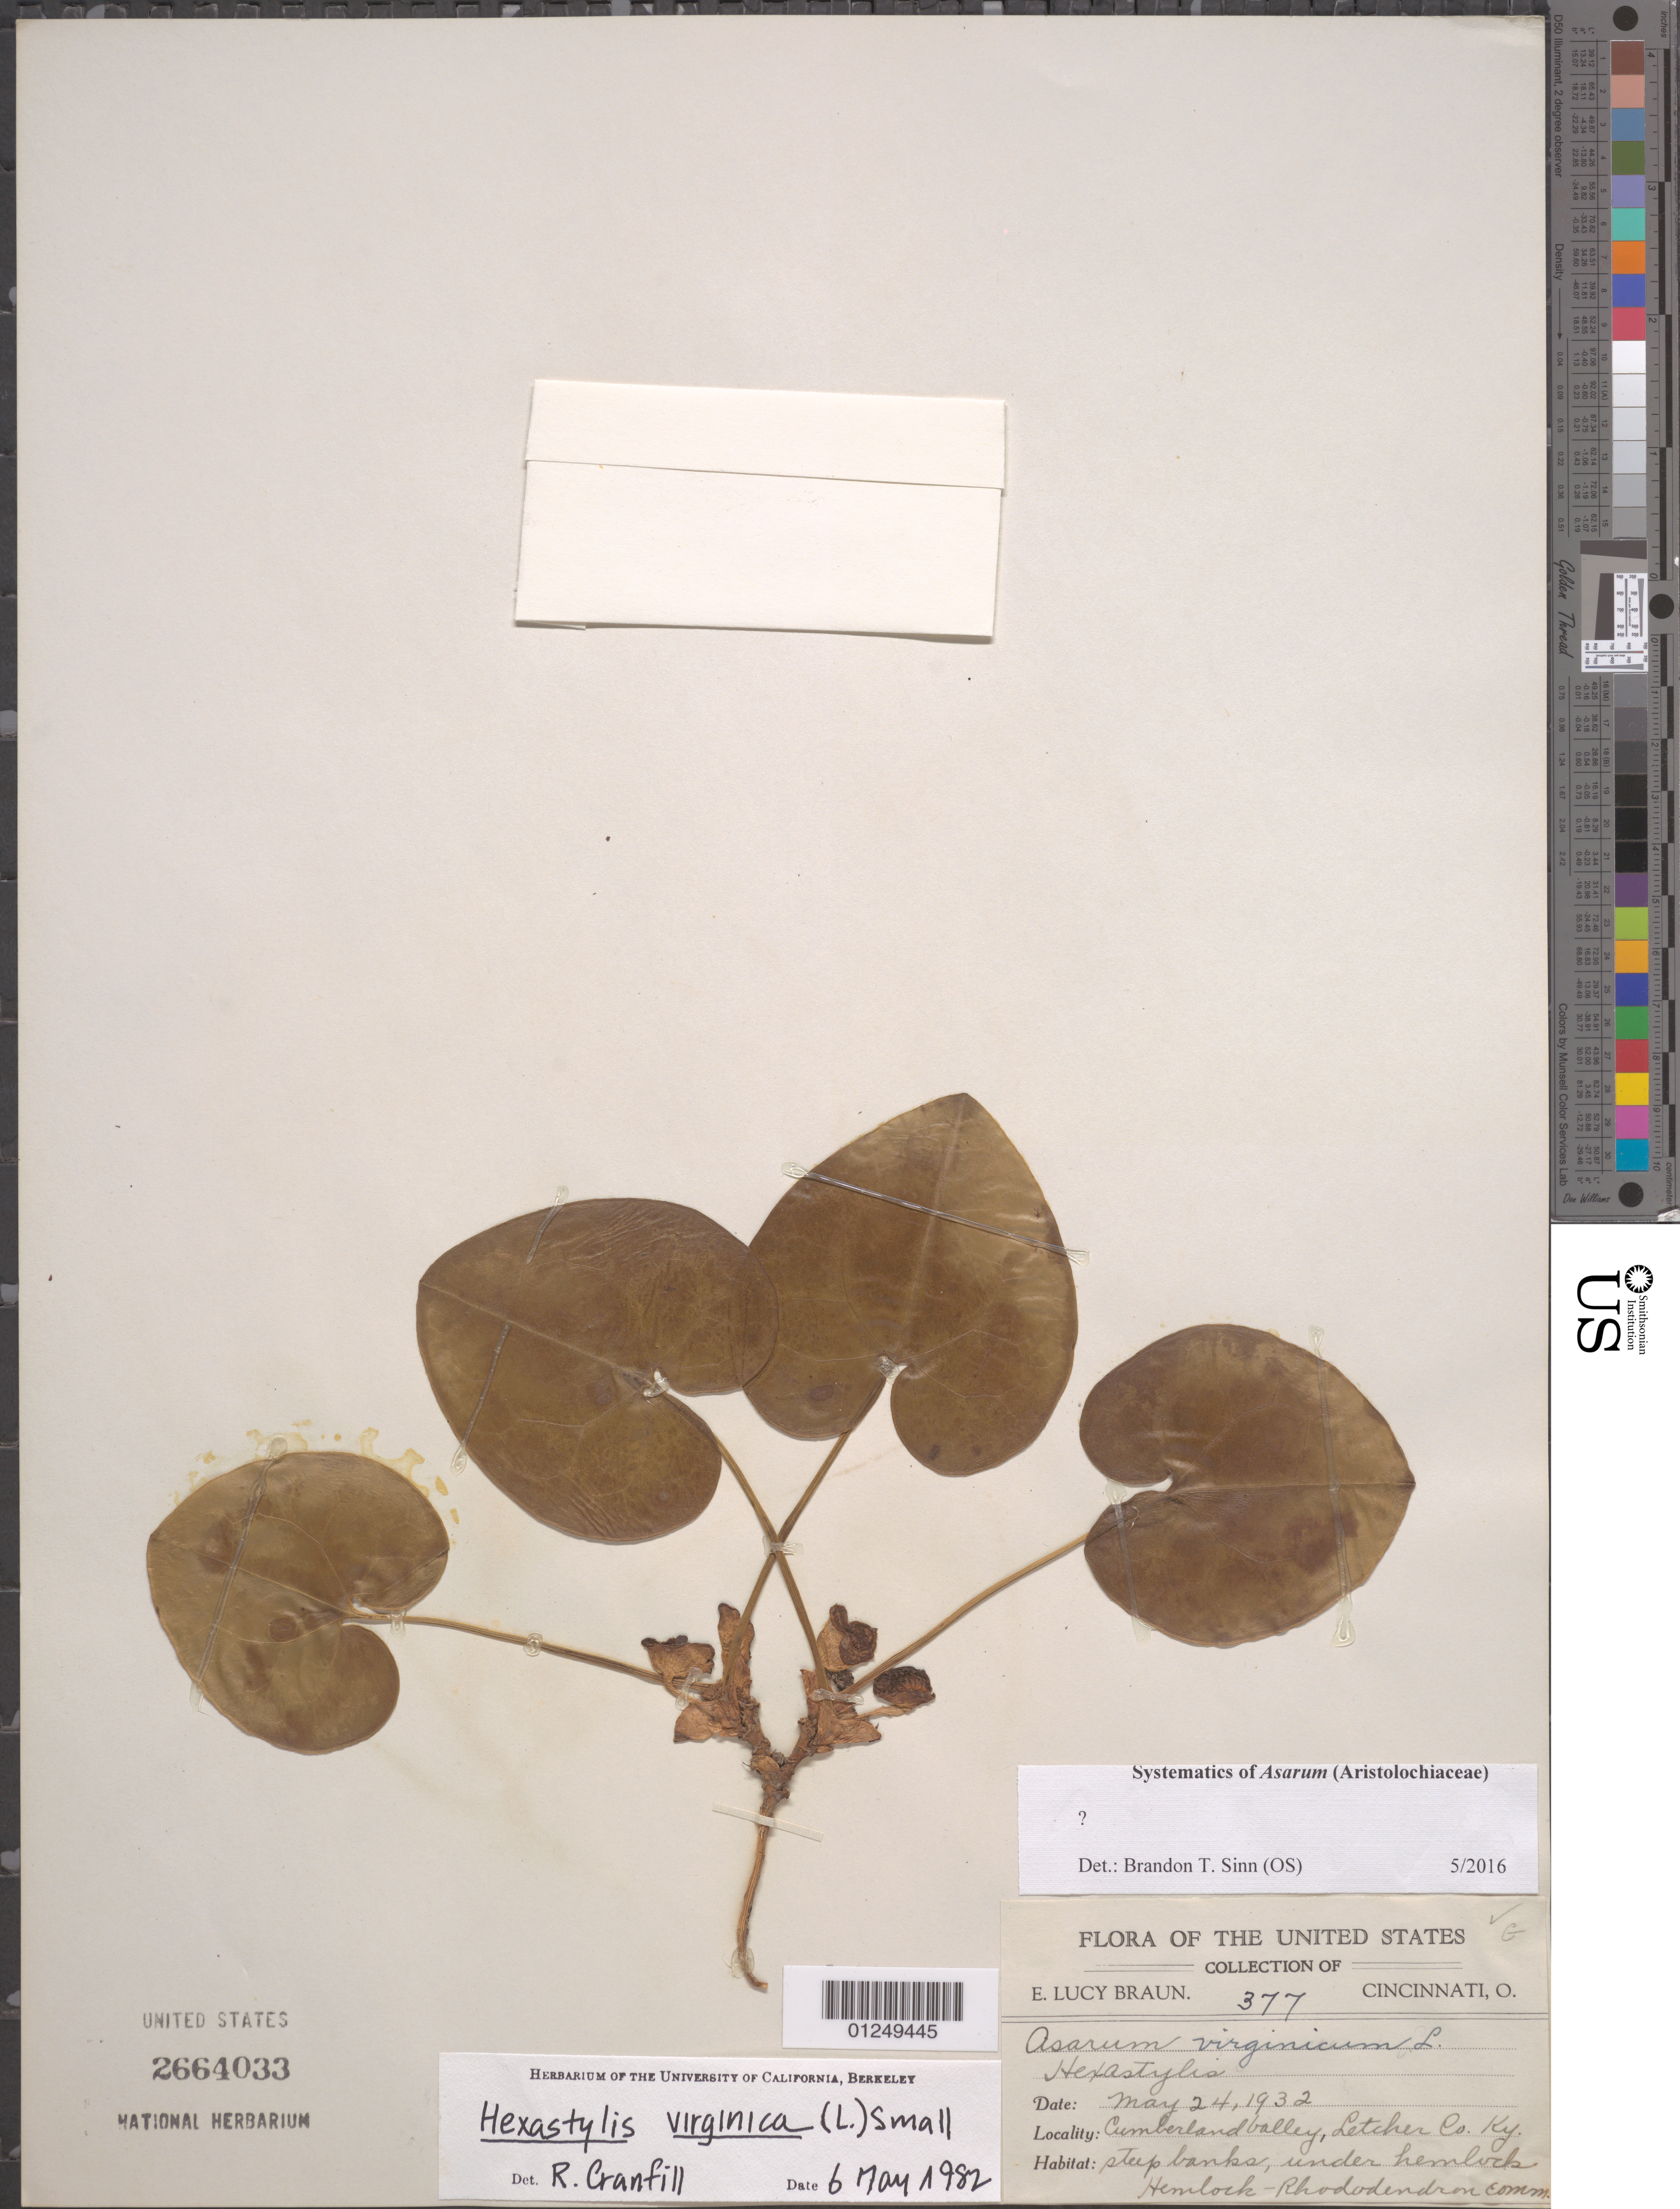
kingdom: Plantae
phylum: Tracheophyta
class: Magnoliopsida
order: Piperales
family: Aristolochiaceae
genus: Hexastylis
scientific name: Hexastylis virginica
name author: (L.) Small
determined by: Cranfill, R.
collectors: E. L. Braun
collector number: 377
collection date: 1932-05-24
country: United States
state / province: Kentucky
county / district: Letcher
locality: Cumberland Valley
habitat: Steep banks, under hemlock.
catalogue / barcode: US 2664033